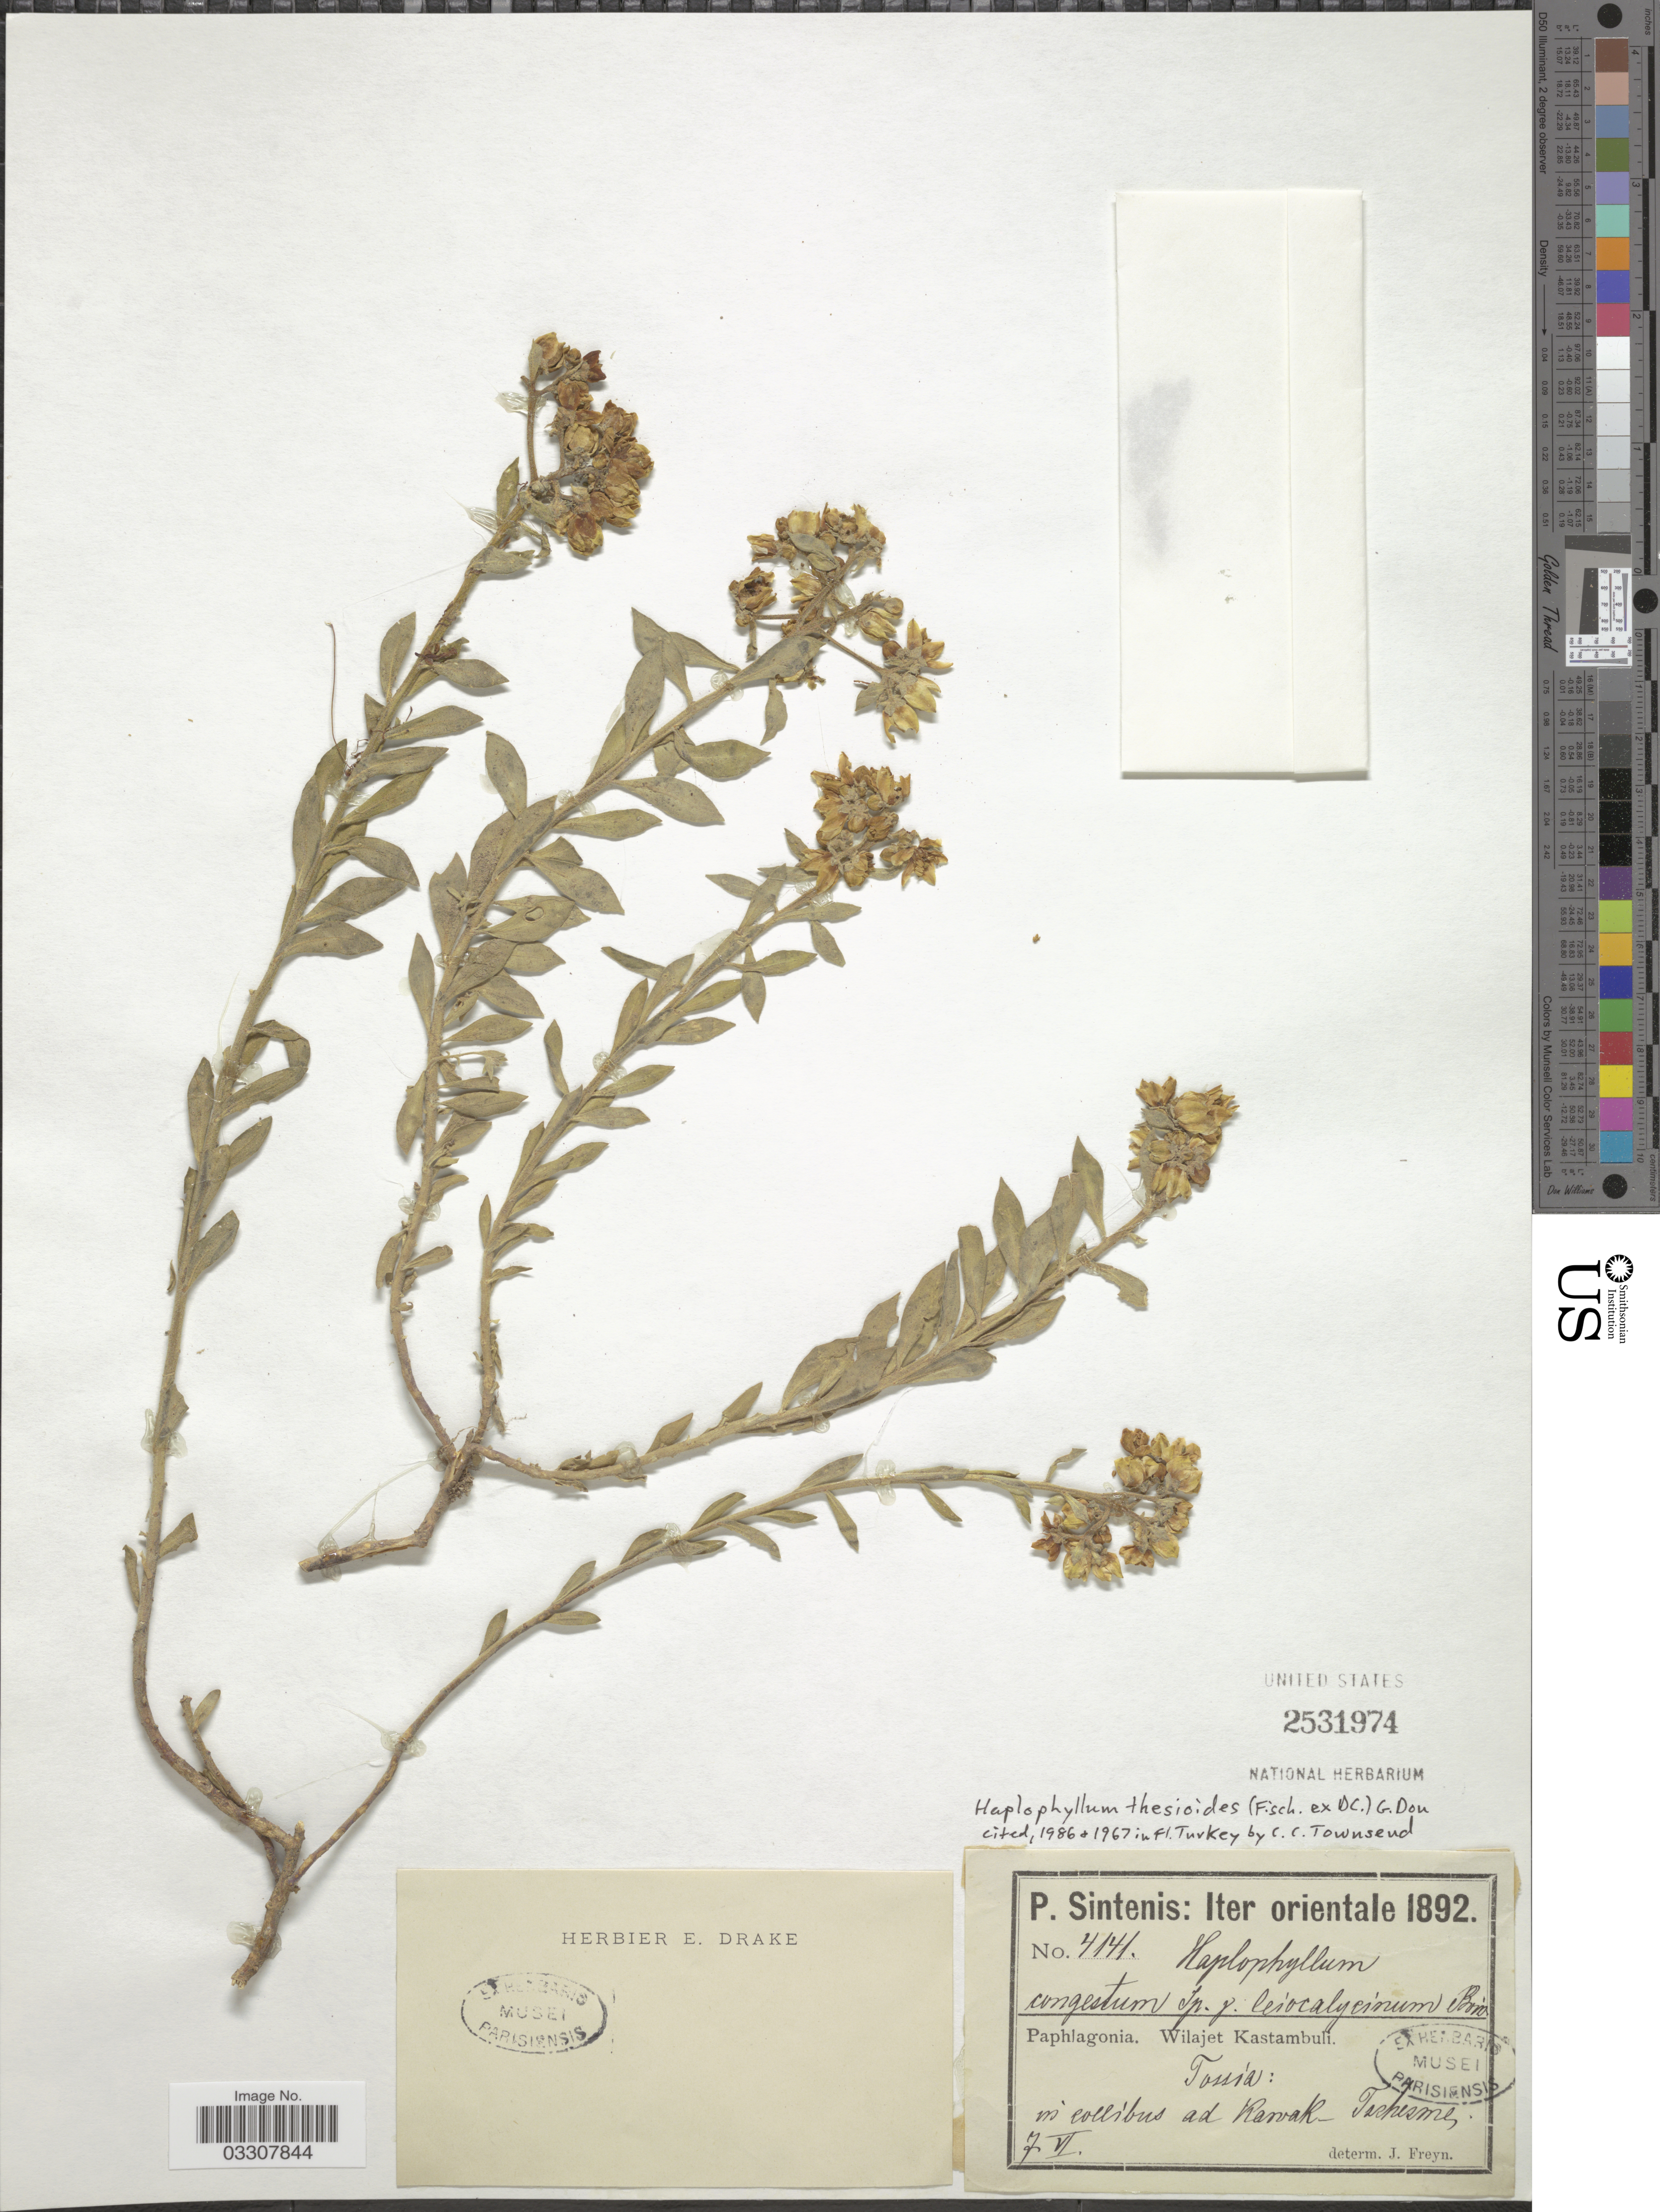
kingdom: Plantae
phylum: Tracheophyta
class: Magnoliopsida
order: Sapindales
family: Rutaceae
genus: Haplophyllum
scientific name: Haplophyllum thesioides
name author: (Fisch. ex DC.) G. Don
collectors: P. Sintenis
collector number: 4141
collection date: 1892-06-07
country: Turkey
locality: Iter orientale. Paphlagonia. Wilajet Kastambuli. Tossìa: in collibus ad Raovak [interpreted] Tschesme.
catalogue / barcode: US 2531974